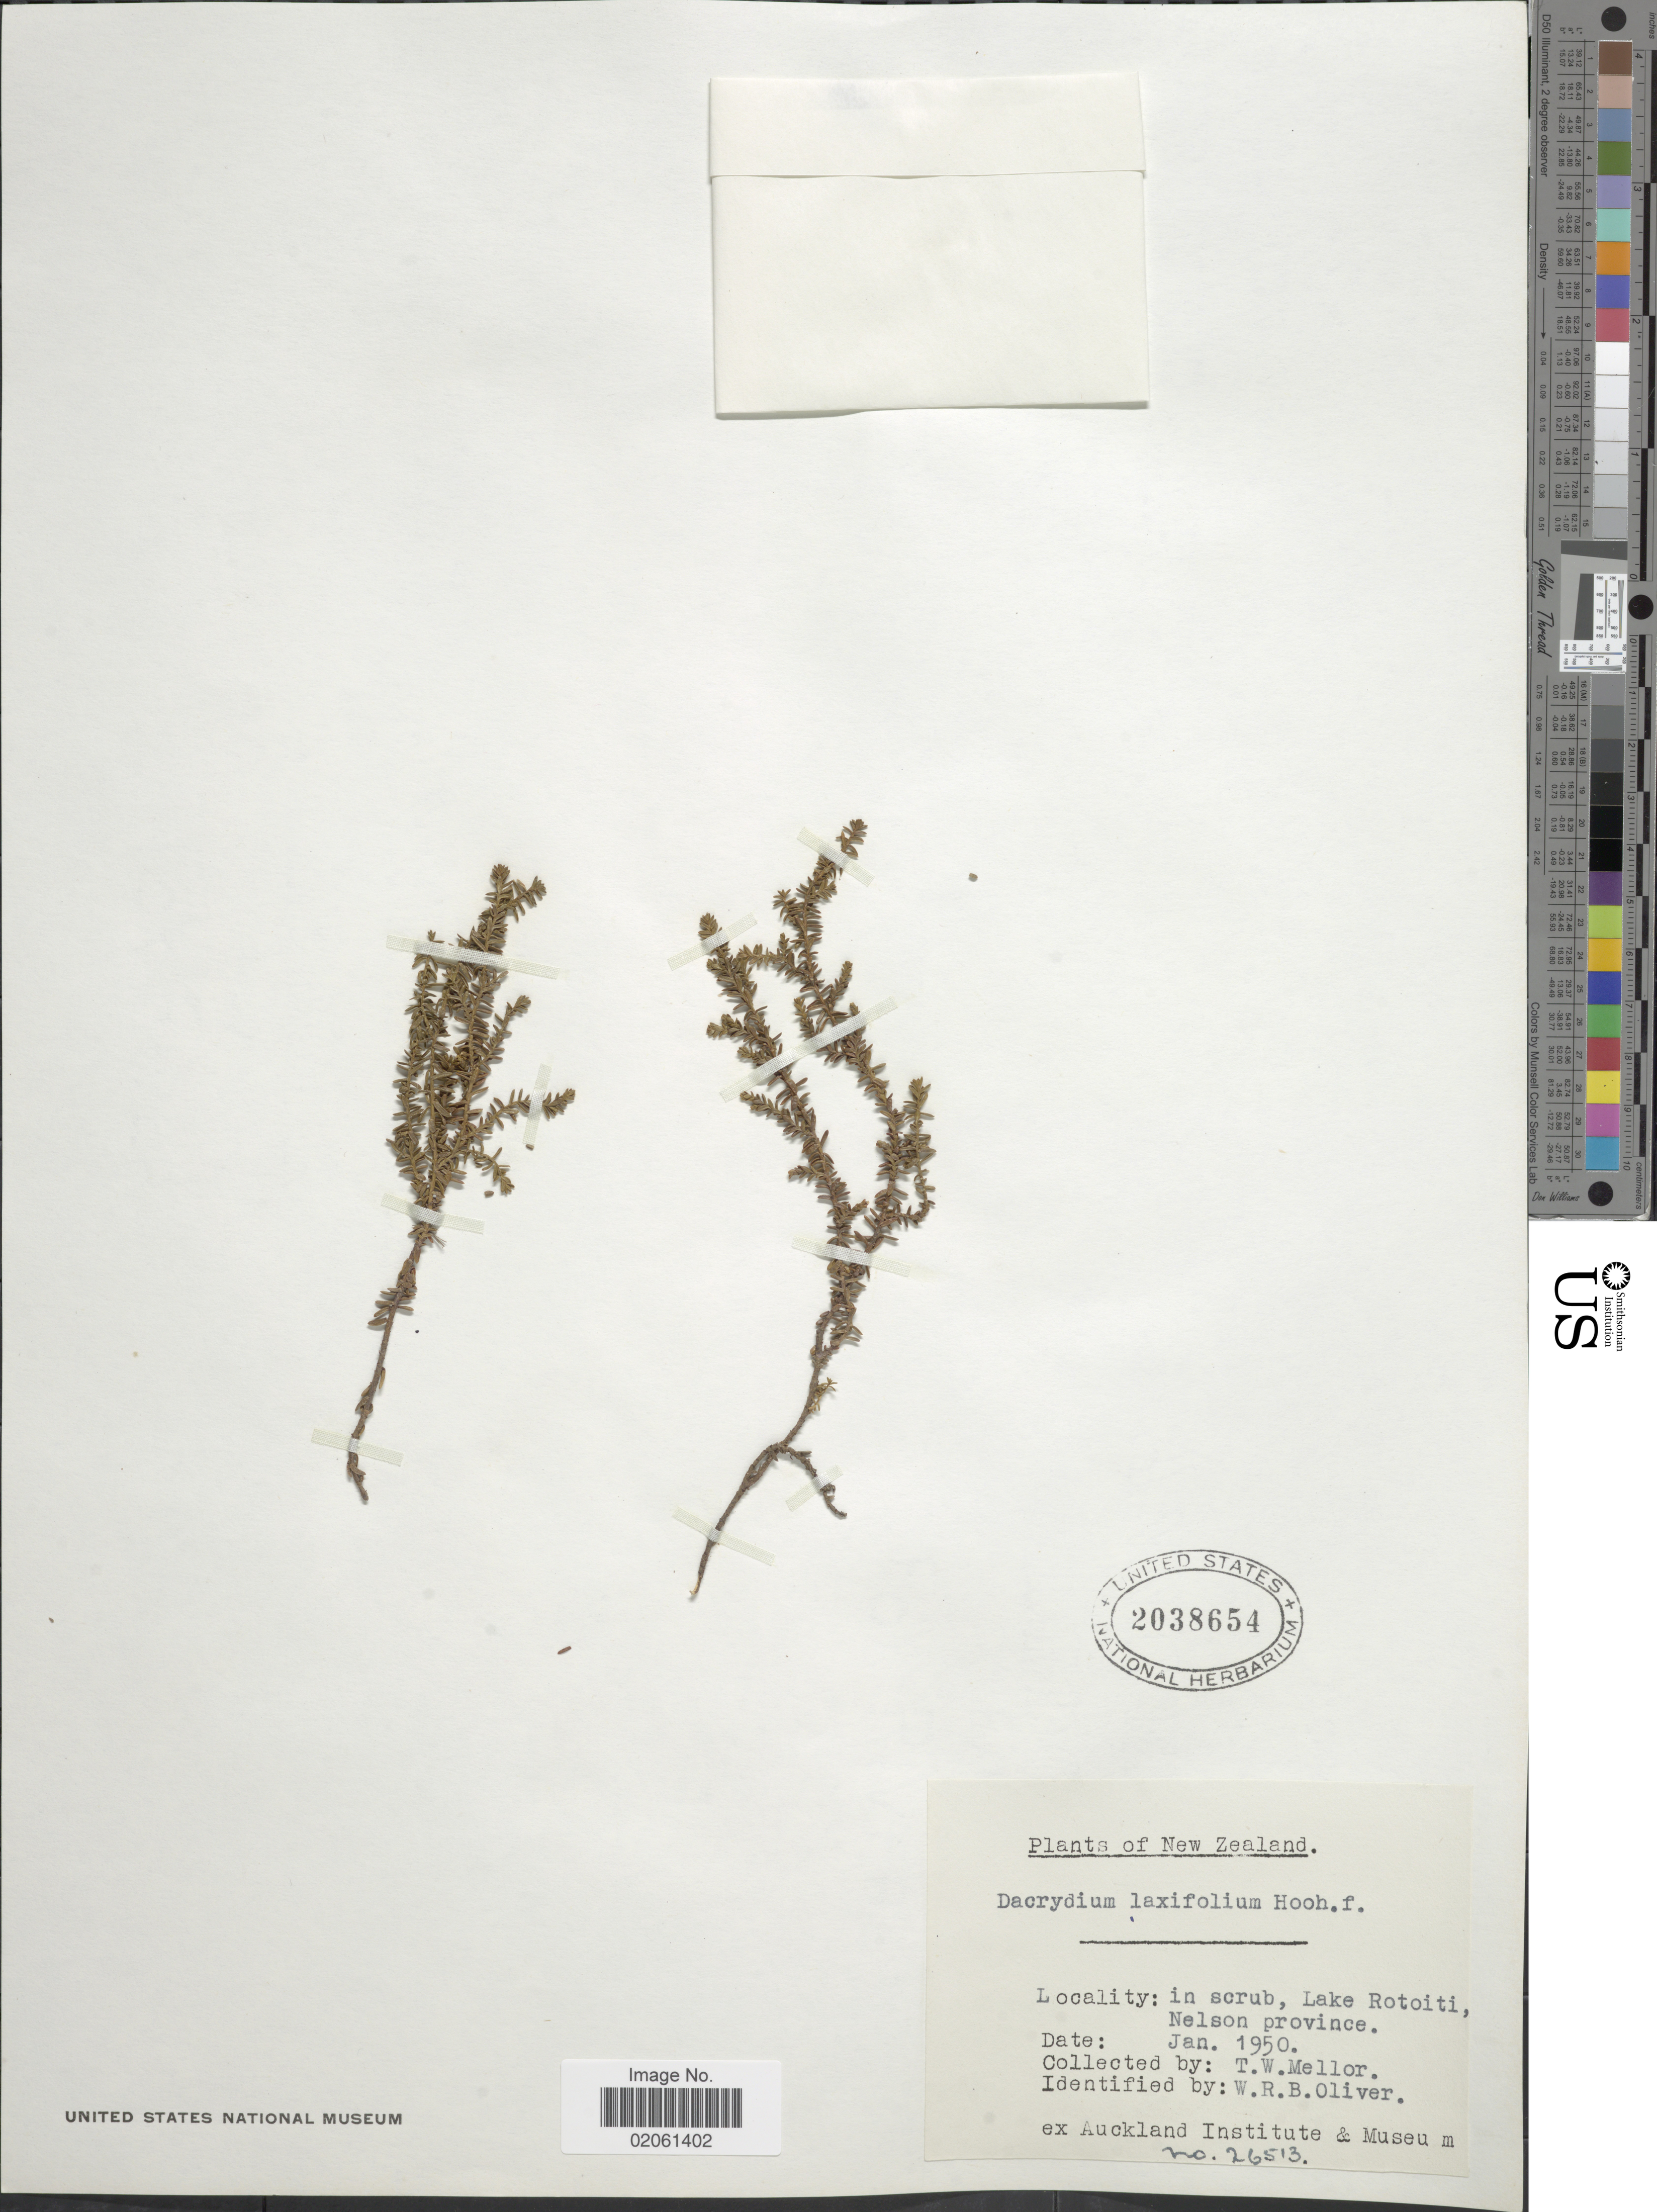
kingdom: Plantae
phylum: Tracheophyta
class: Pinopsida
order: Pinales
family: Podocarpaceae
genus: Dacrydium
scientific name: Dacrydium laxifolium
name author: Hook. f.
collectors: T. Mellor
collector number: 26513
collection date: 1950-01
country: New Zealand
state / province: Nelson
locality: Lake Rotoiti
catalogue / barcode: US 2038654